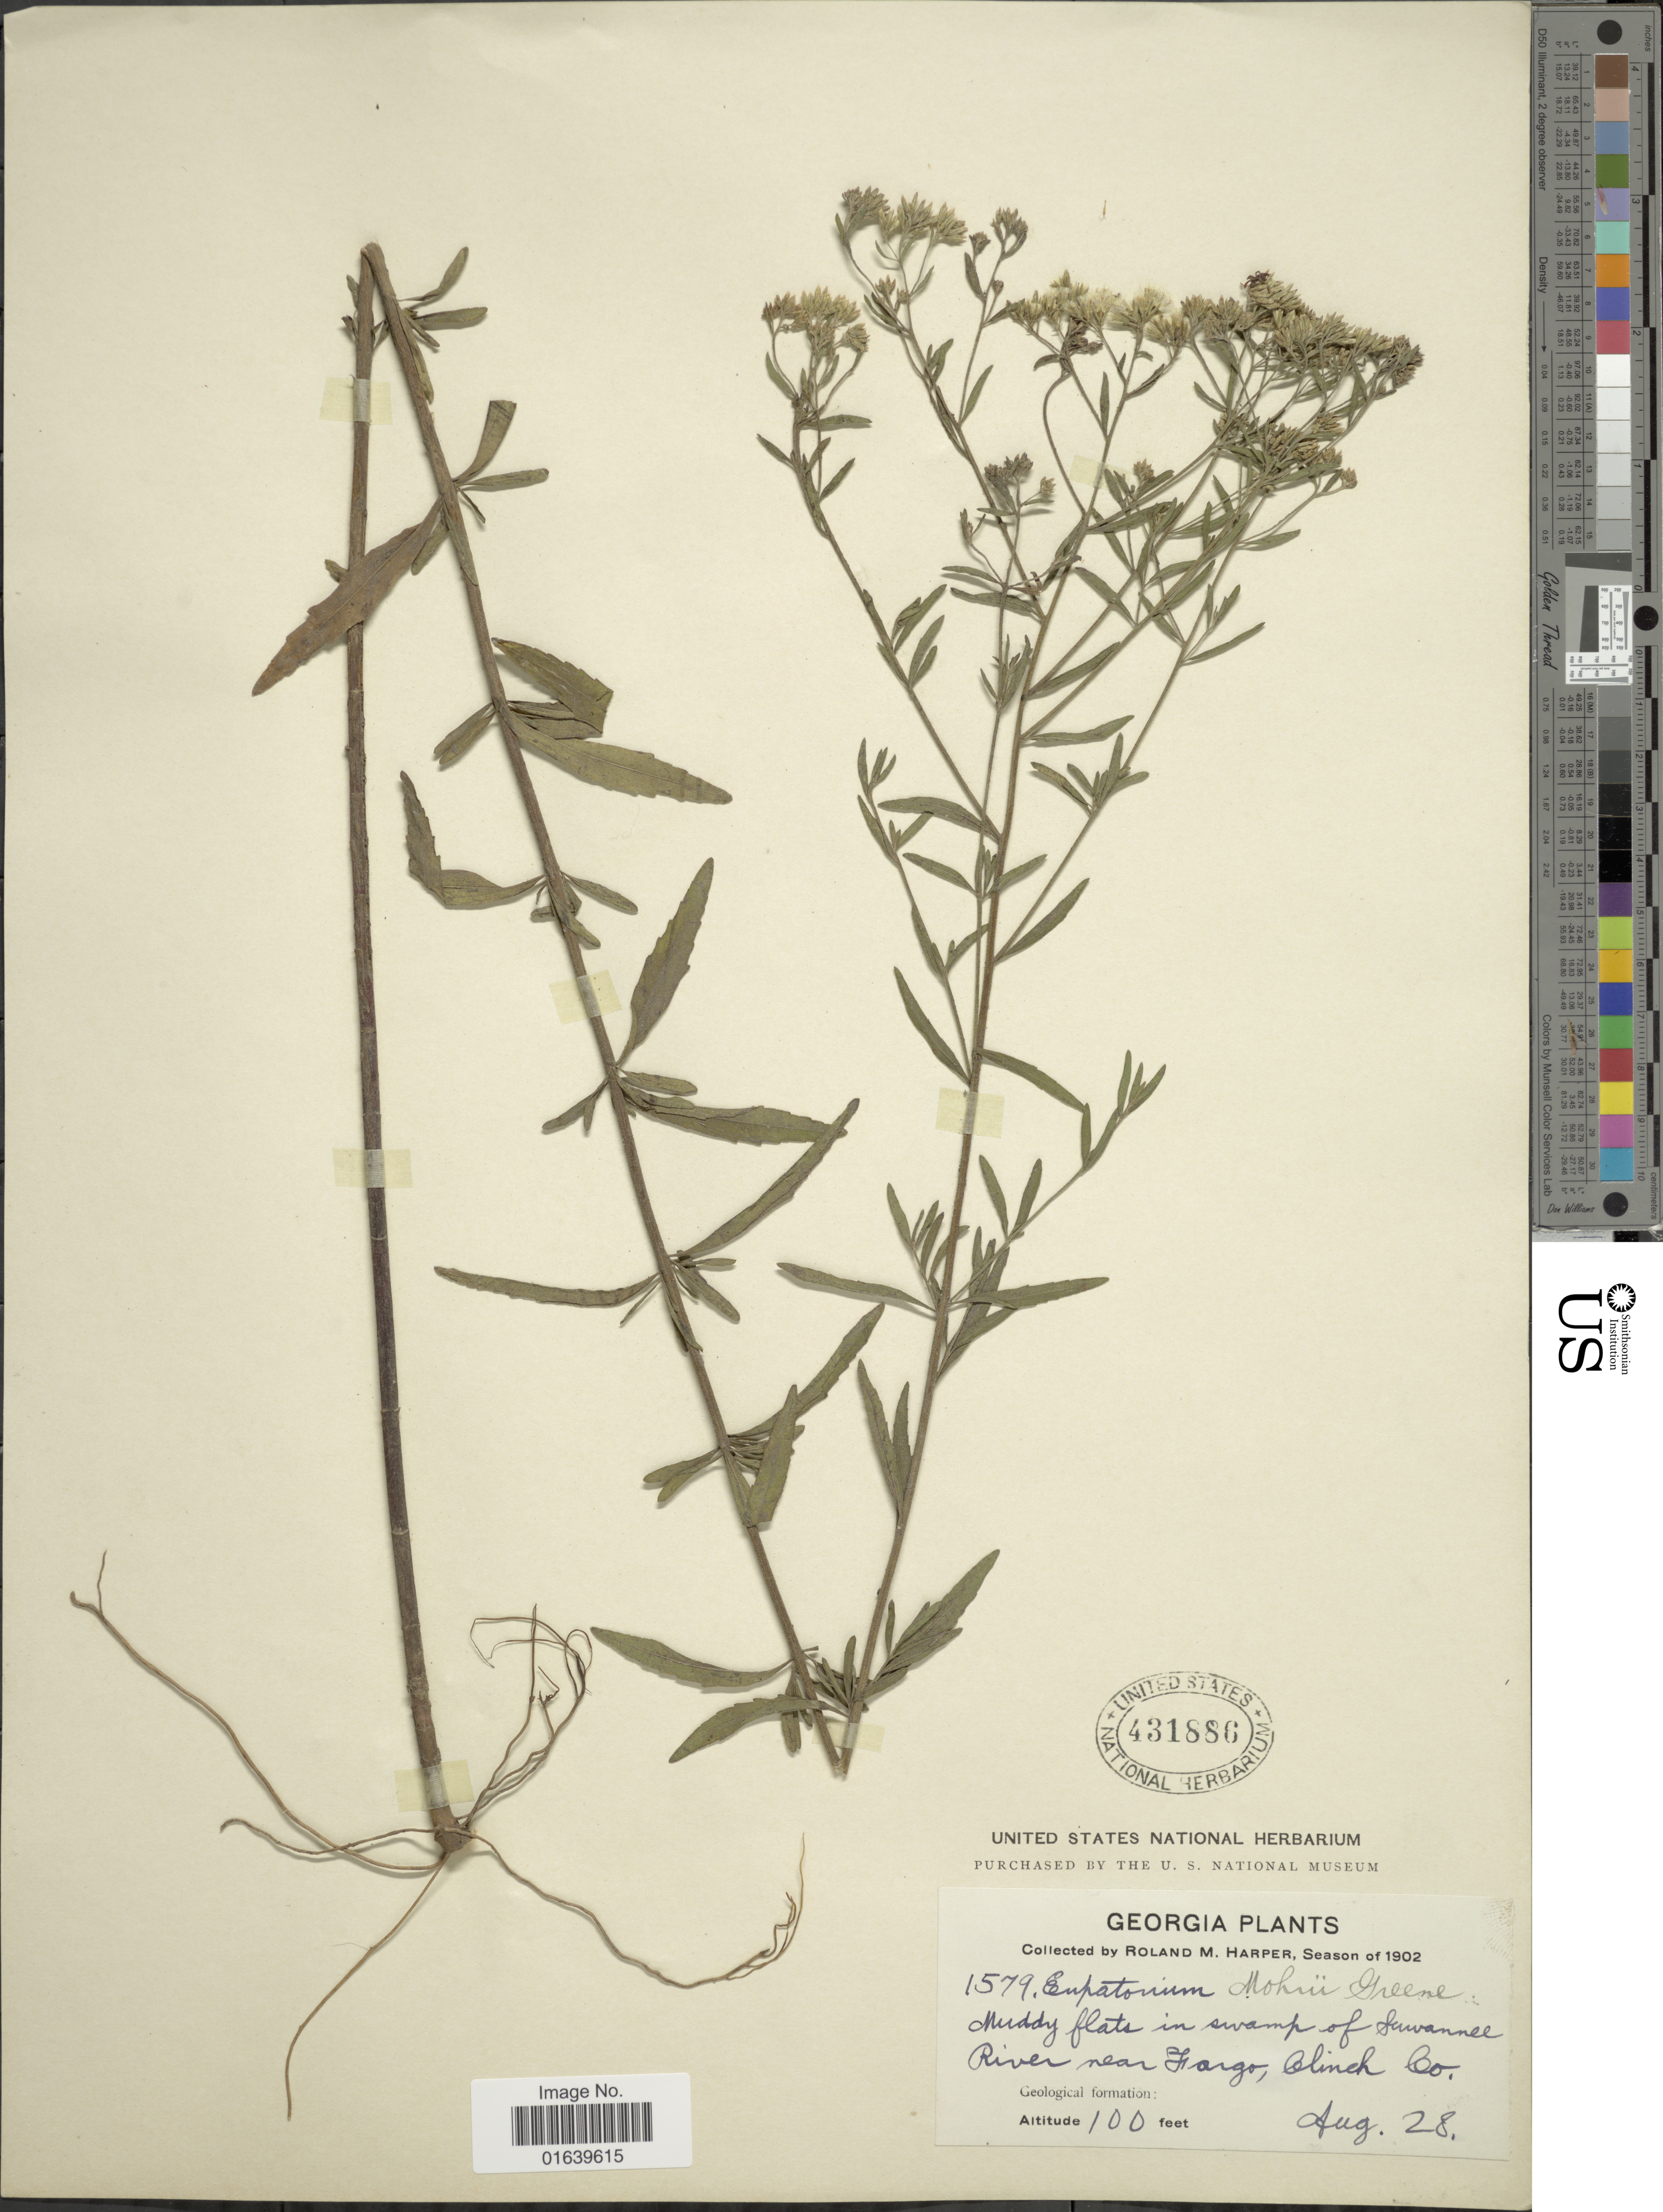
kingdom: Plantae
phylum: Tracheophyta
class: Magnoliopsida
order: Asterales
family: Asteraceae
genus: Eupatorium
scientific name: Eupatorium mohrii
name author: Greene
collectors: R. M. Harper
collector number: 1579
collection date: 1902-08-28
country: United States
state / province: Georgia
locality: Muddy flats in swamp of Suwannee River near Fargo, Clinch Co.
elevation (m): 30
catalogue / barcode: US 431886